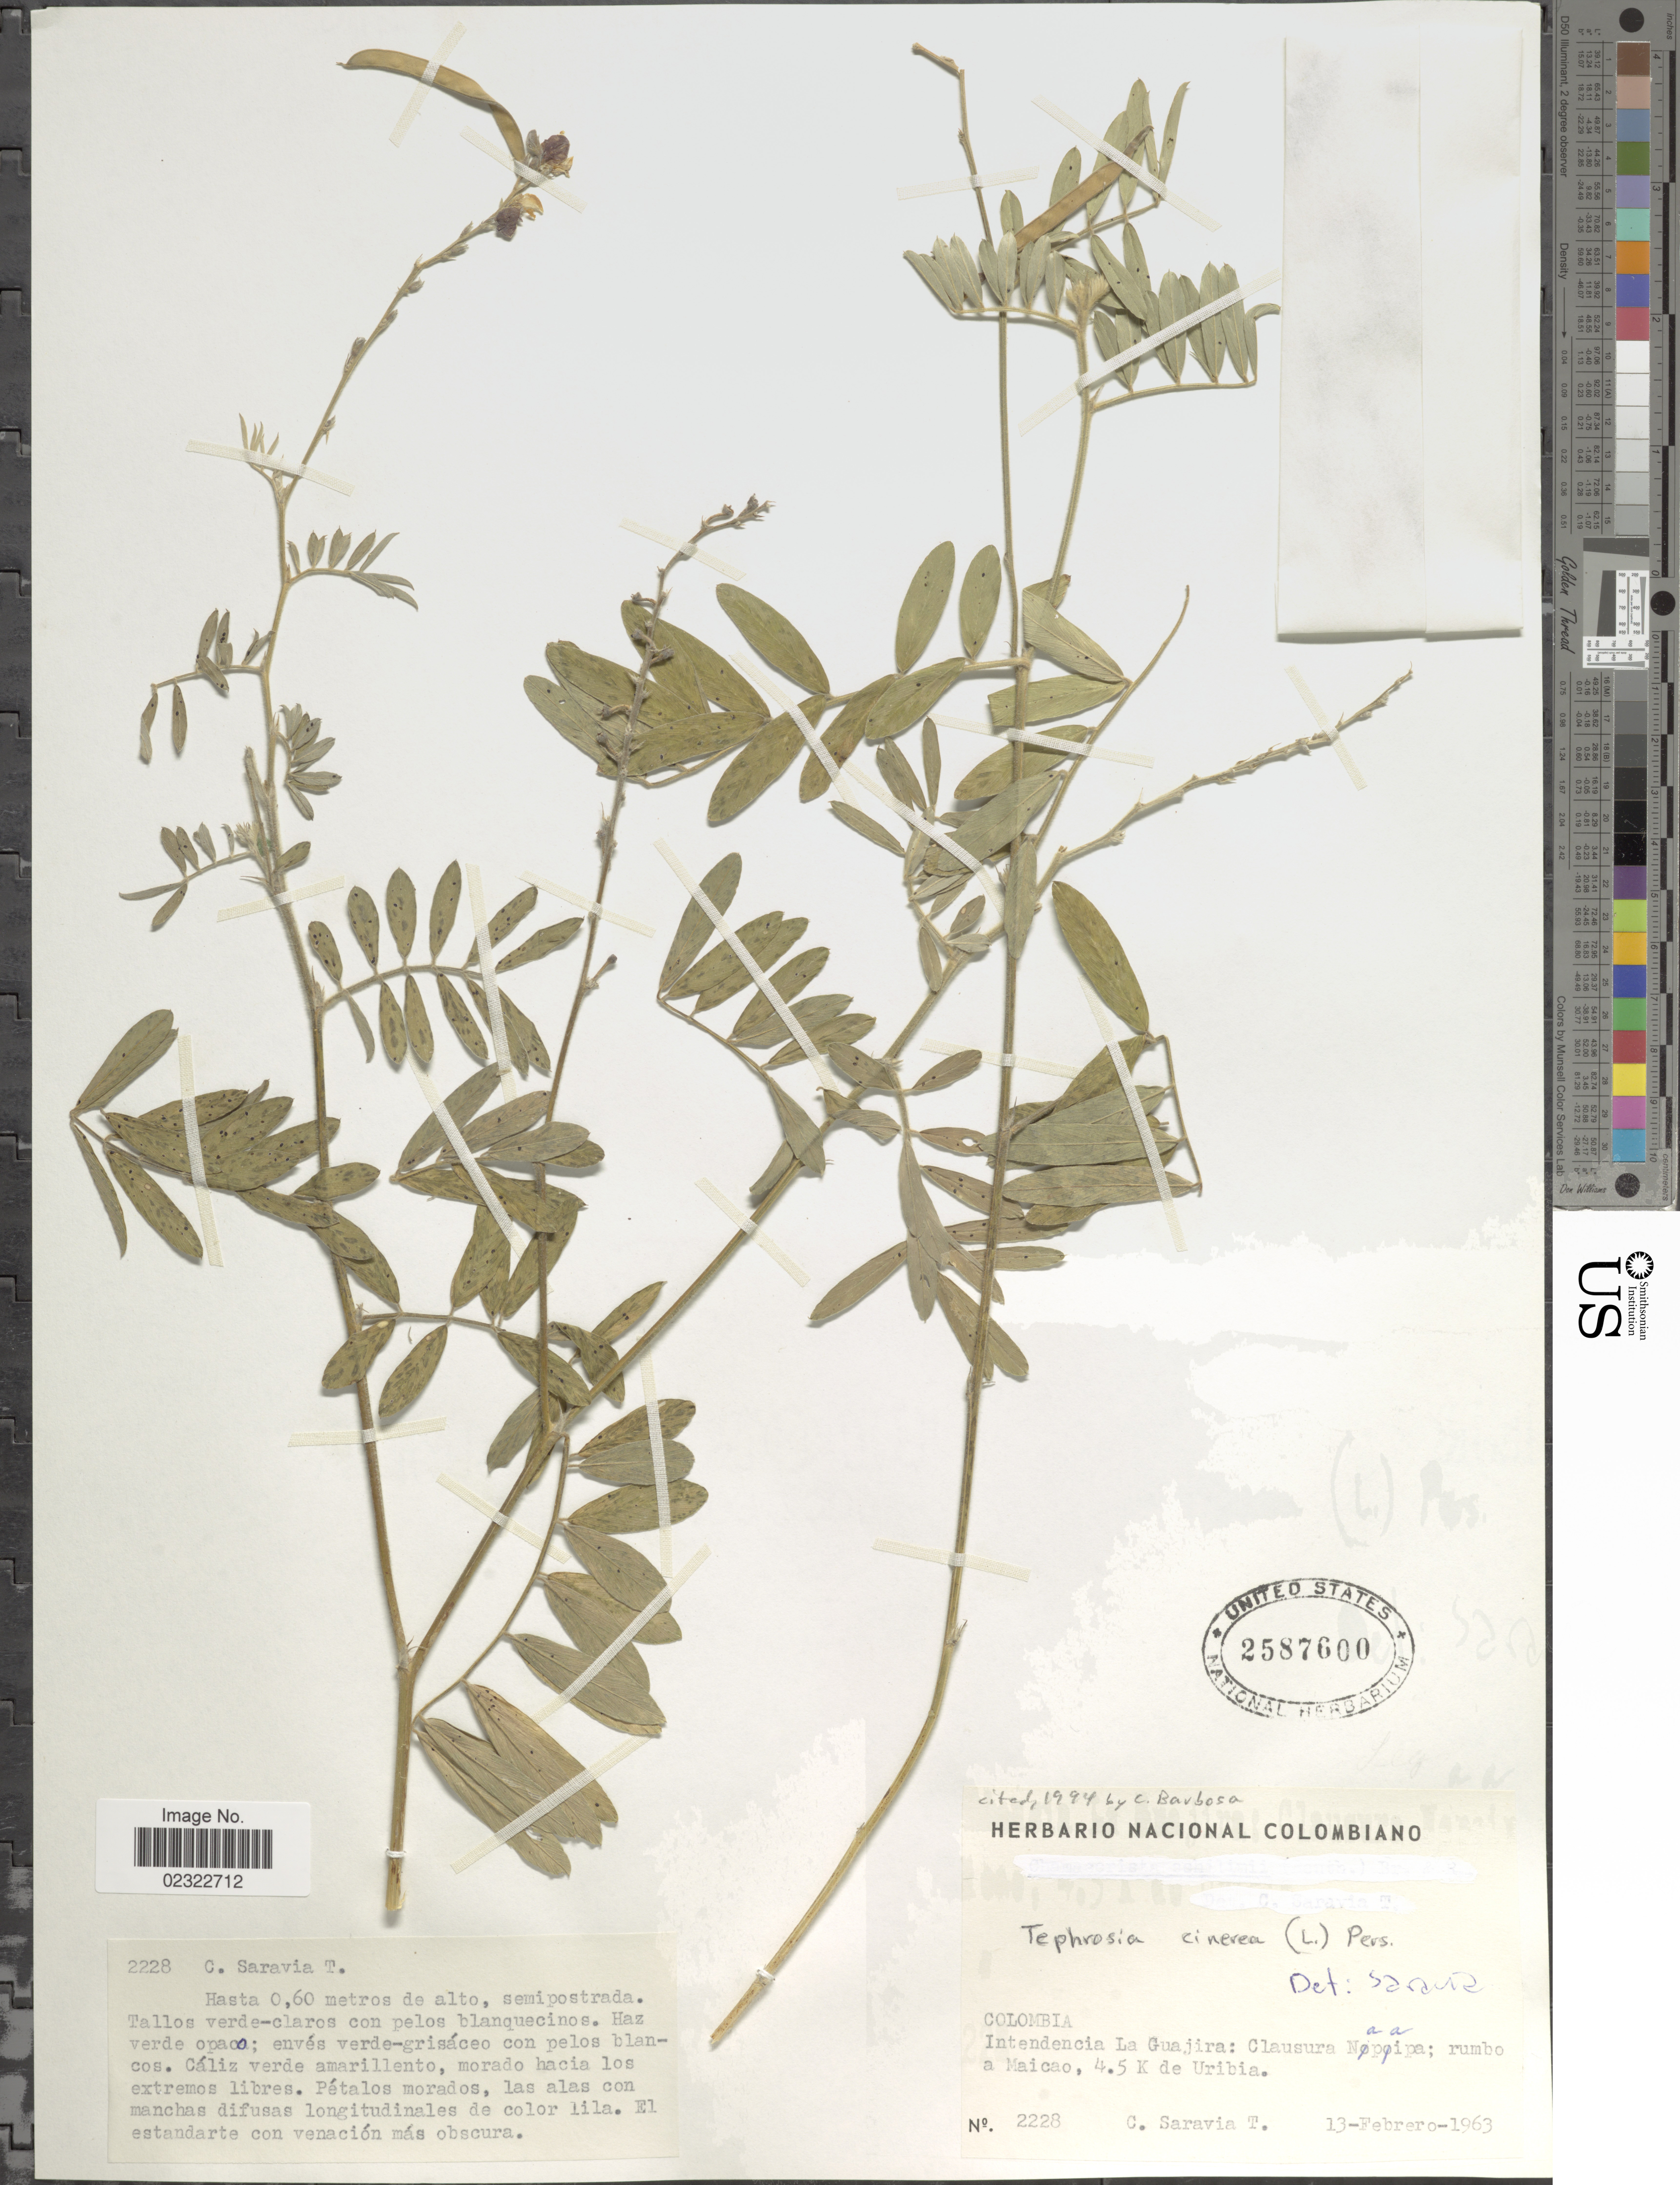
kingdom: Plantae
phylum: Tracheophyta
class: Magnoliopsida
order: Fabales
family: Fabaceae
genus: Tephrosia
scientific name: Tephrosia cinerea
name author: (L.) Pers.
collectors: C. Saravia T.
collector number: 2228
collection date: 1963-02-13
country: Colombia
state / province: La Guajira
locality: Intendencia La Guajira: Clausura Napaipa; rumbo a Maicao, 4.5 K de Uribia.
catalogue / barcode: US 2587600